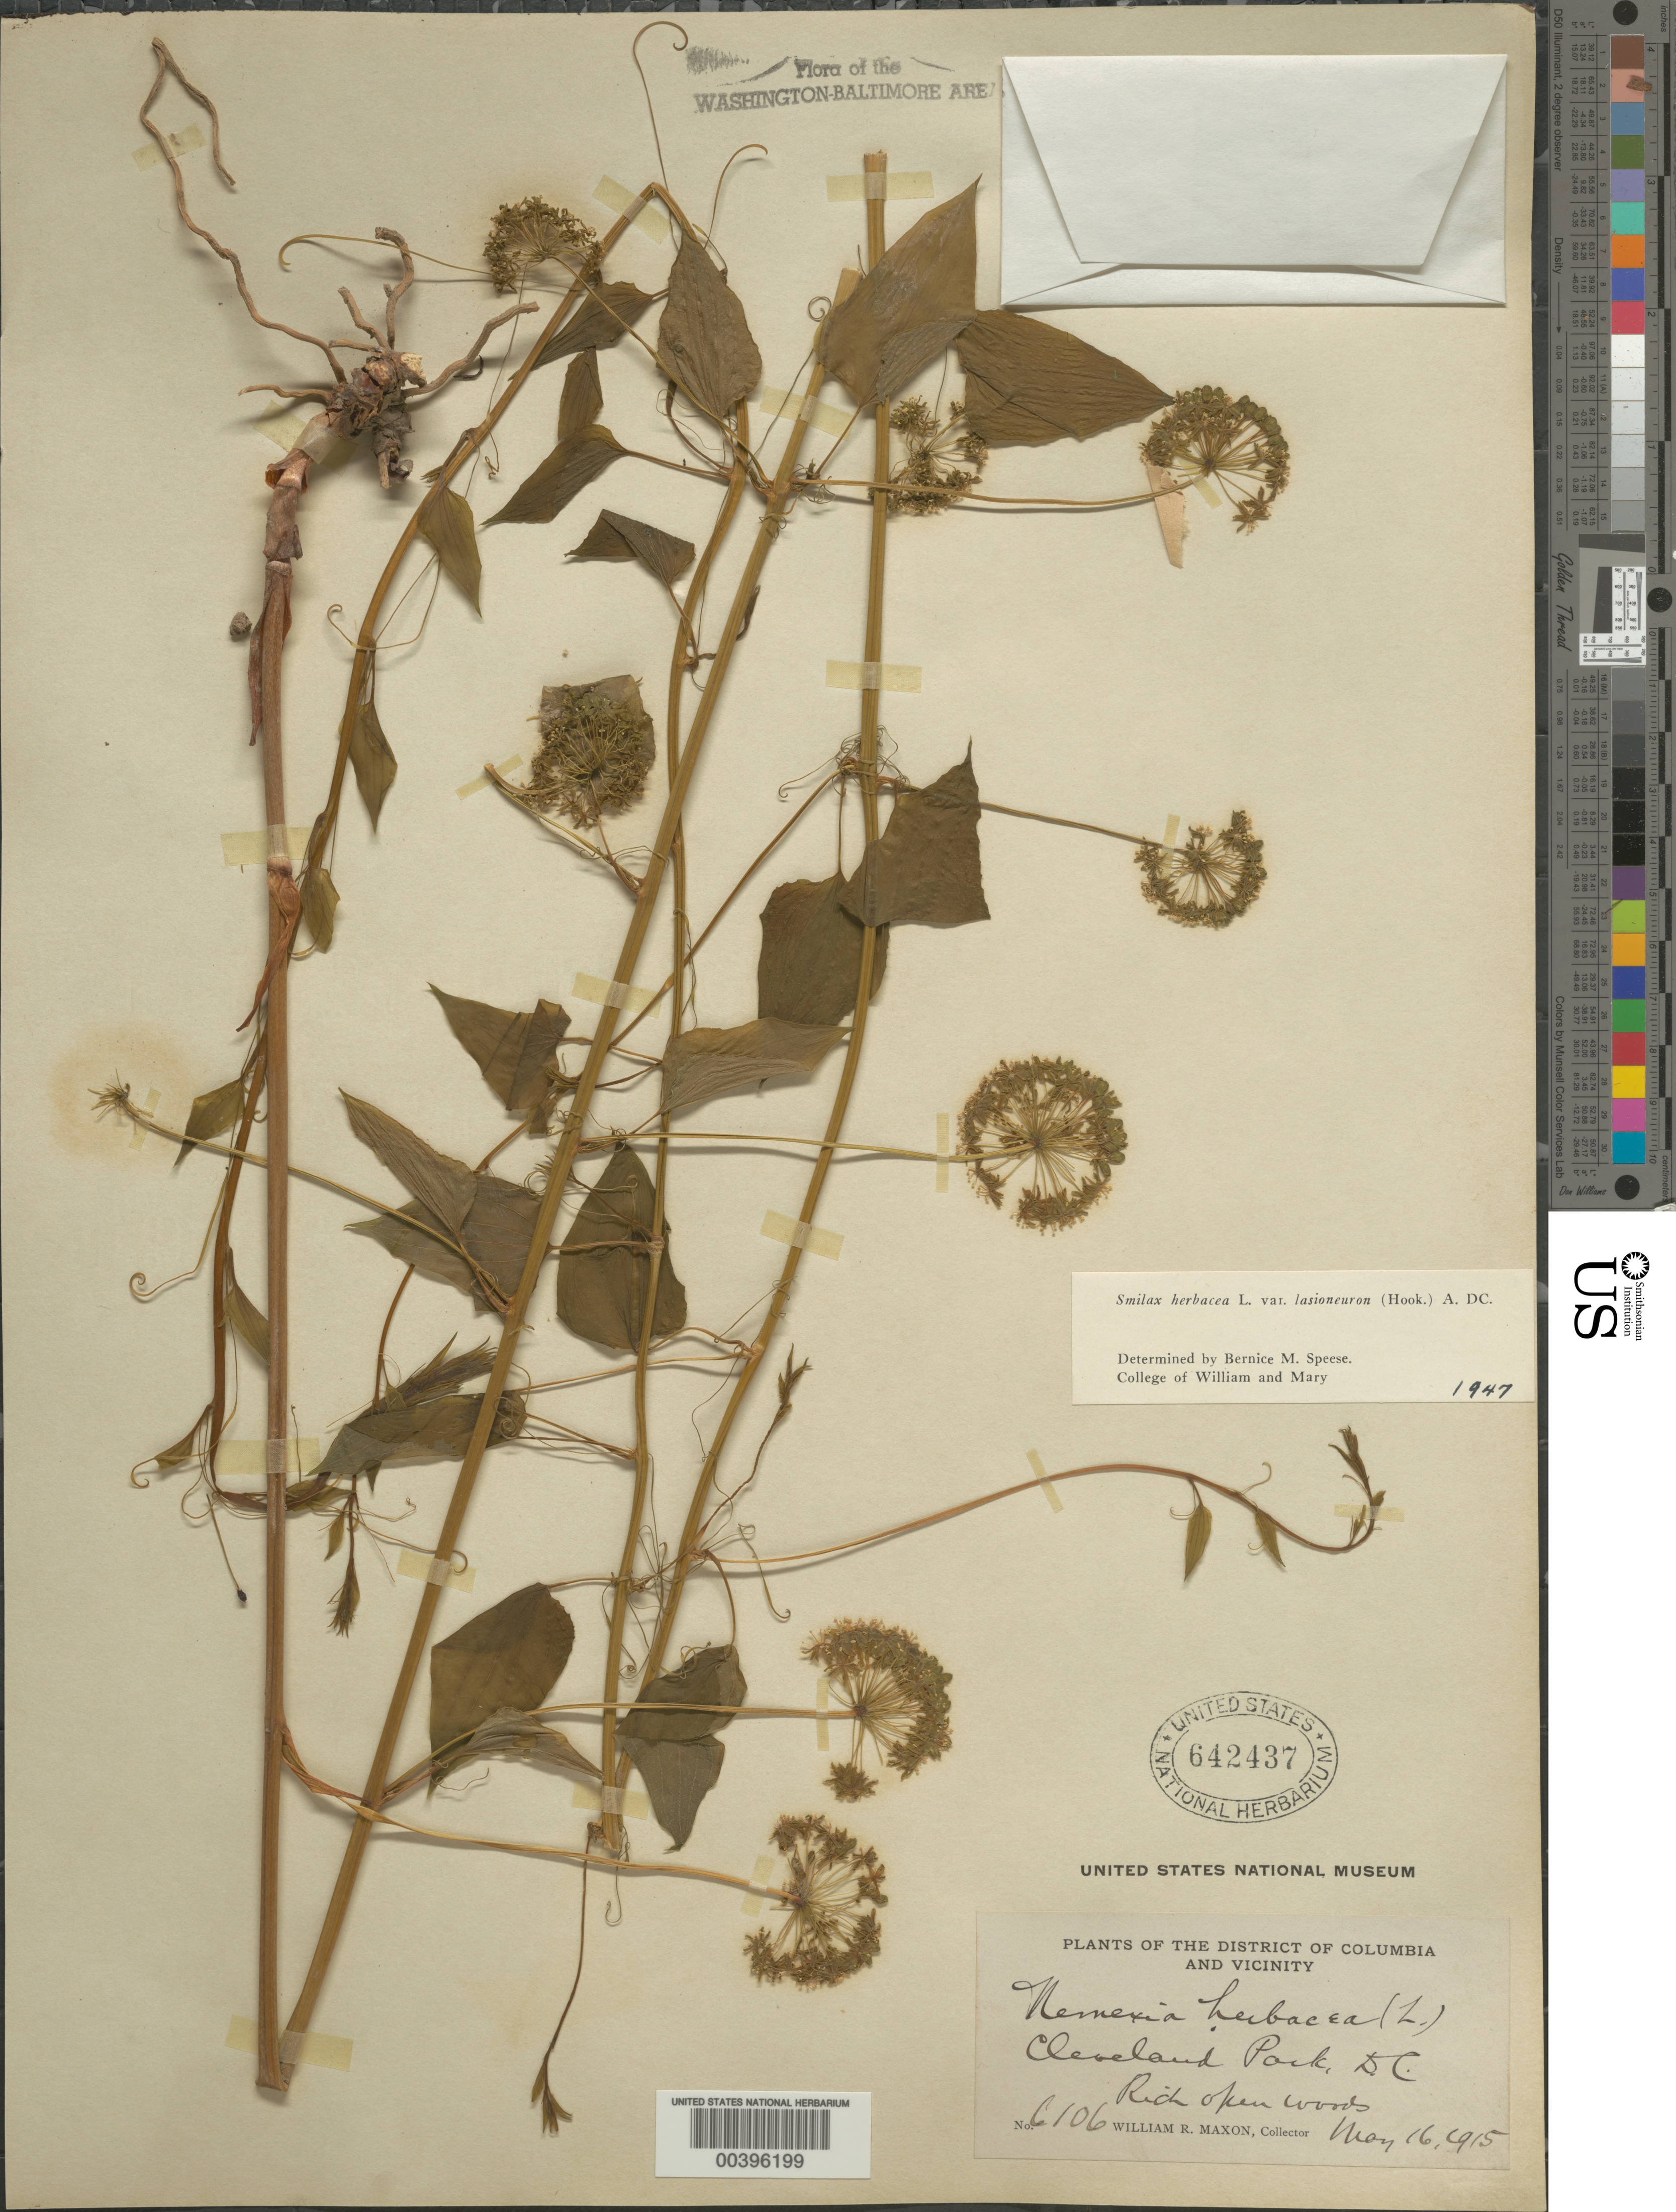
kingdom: Plantae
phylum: Tracheophyta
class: Liliopsida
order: Liliales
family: Smilacaceae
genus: Smilax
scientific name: Smilax herbacea var. lasioneuron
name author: (Hook.) A. DC.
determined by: Speese, B. M.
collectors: W. R. Maxon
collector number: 6106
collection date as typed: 16 May 1915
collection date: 1915-05-16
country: United States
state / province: District of Columbia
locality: Cleveland Park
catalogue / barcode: US 642437